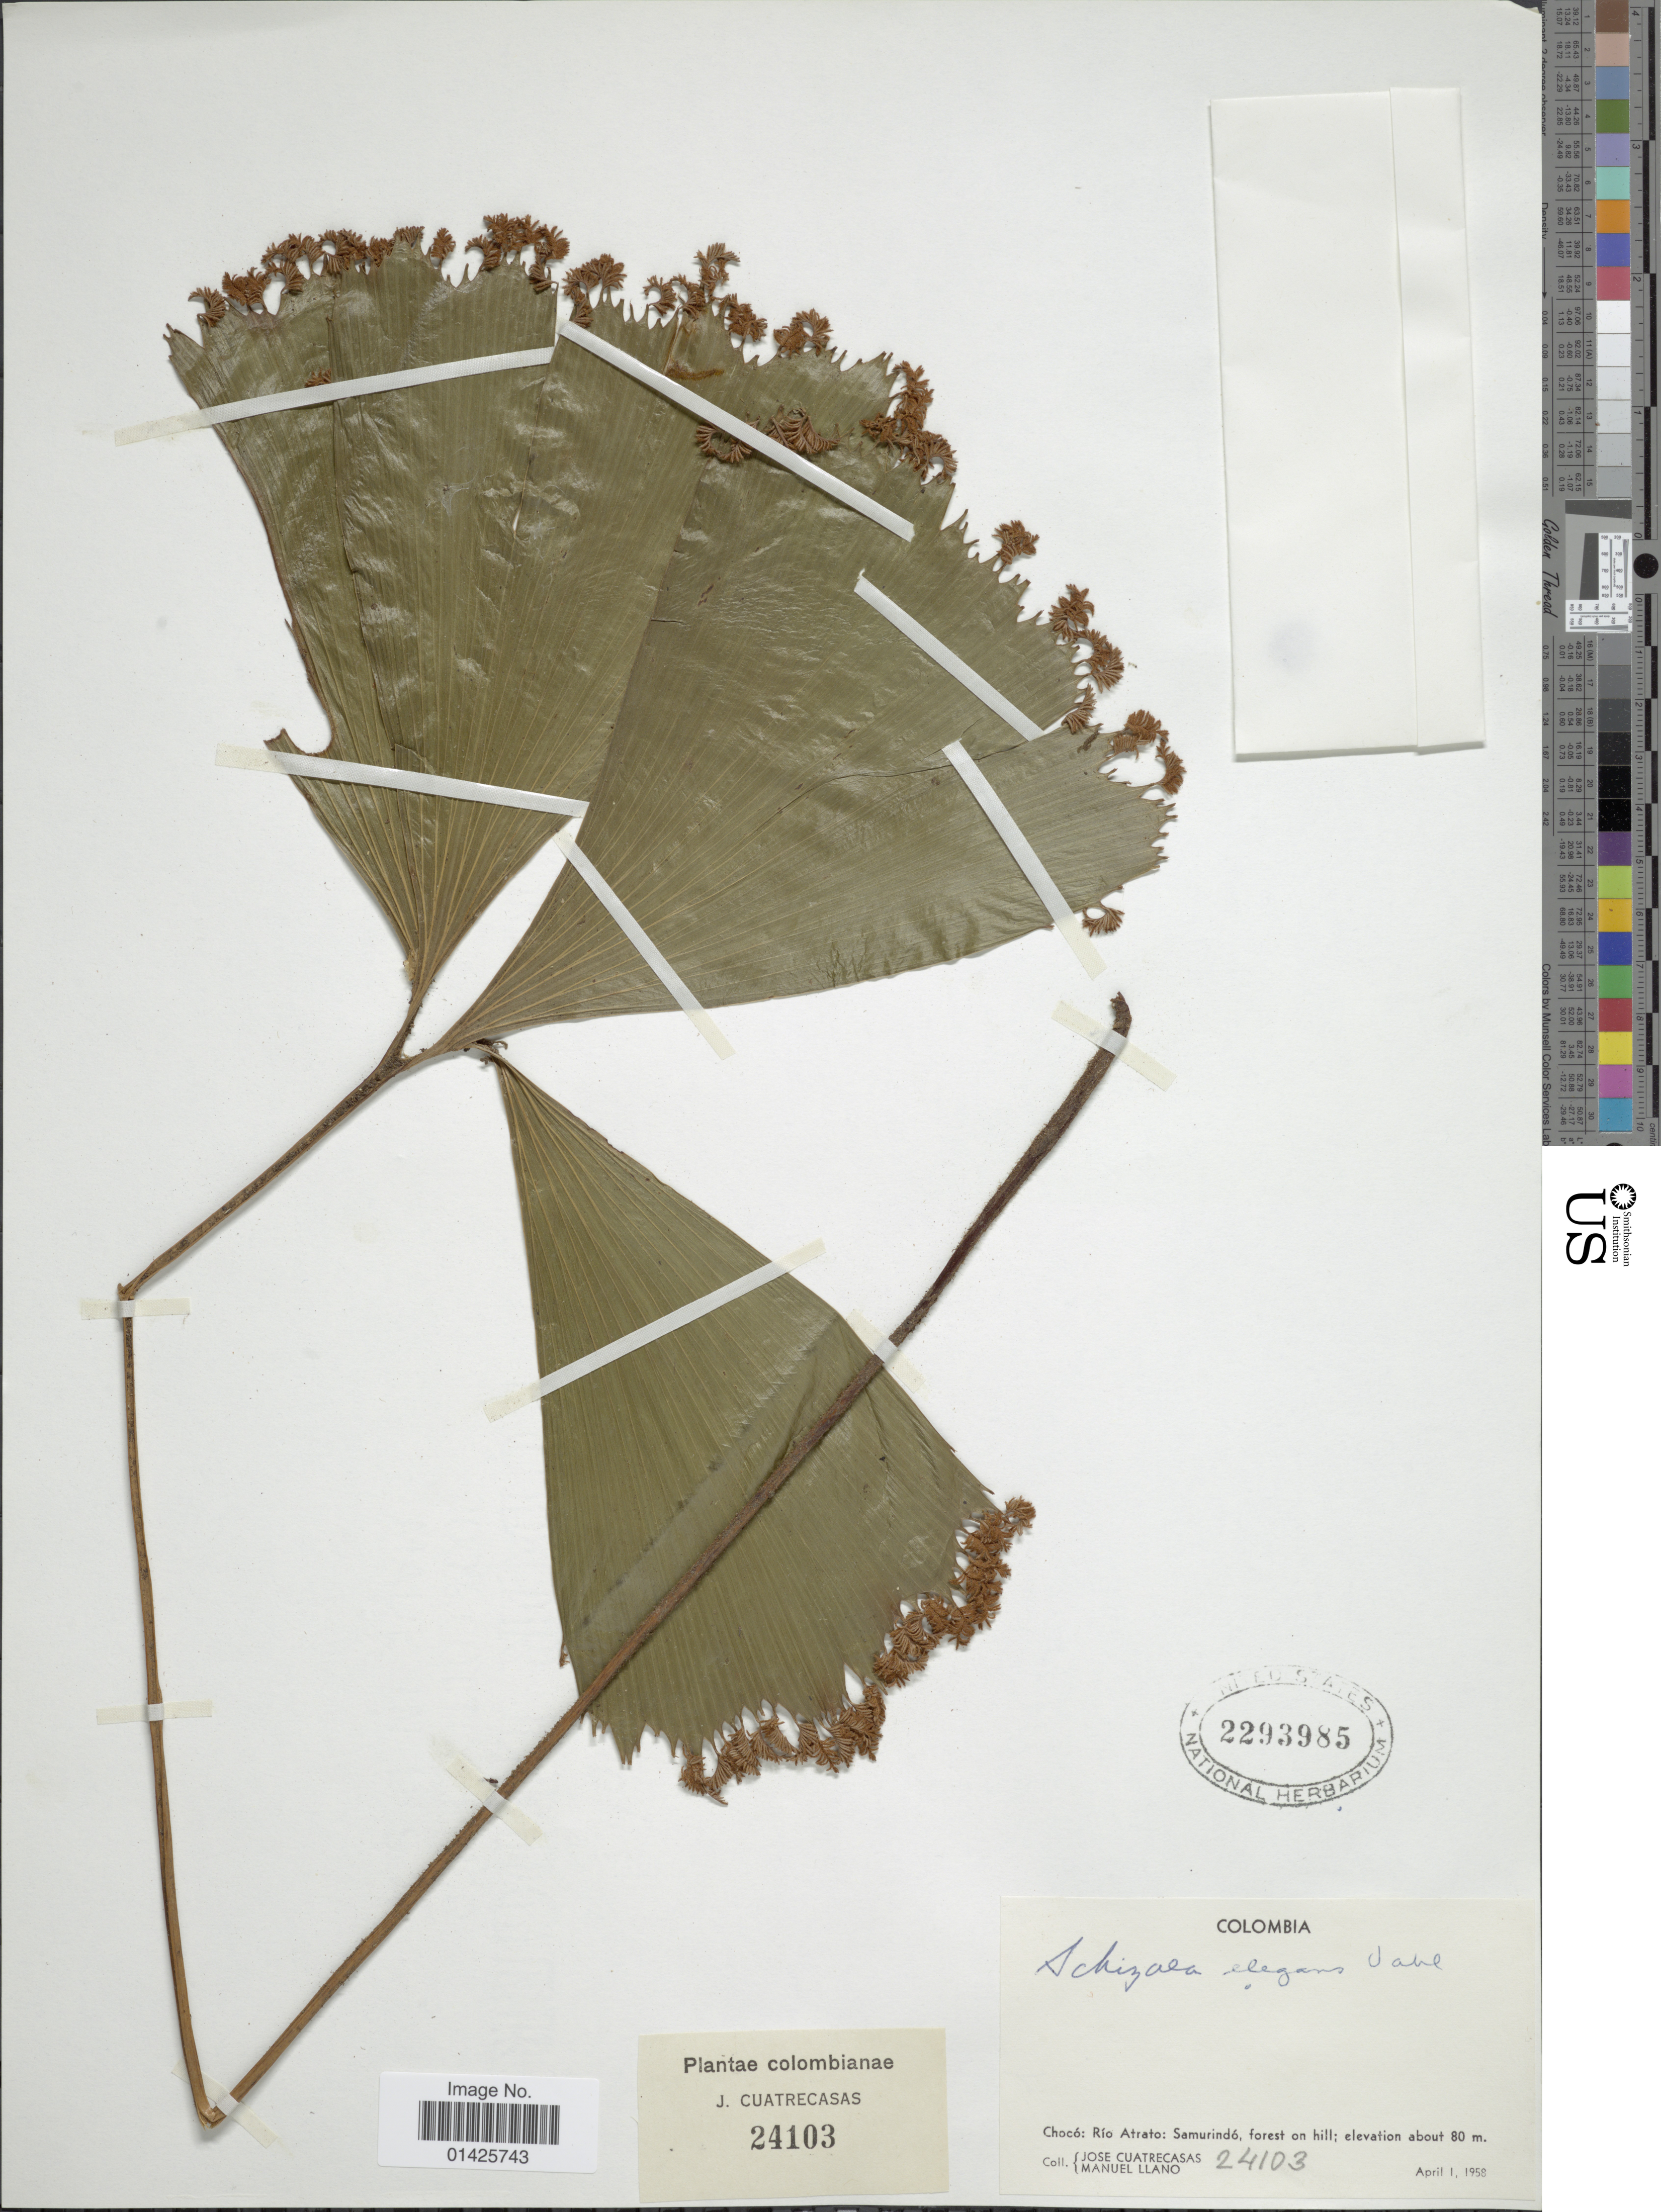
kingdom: Plantae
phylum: Tracheophyta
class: Polypodiopsida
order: Schizaeales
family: Schizaeaceae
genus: Schizaea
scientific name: Schizaea elegans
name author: (Vahl) Sw.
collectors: J. Cuatrecasas & M. Llano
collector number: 24103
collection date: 1958-04-01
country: Colombia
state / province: Chocó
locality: Rió Atrato, Samurindó, forest on hill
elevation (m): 80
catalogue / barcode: US 2293985